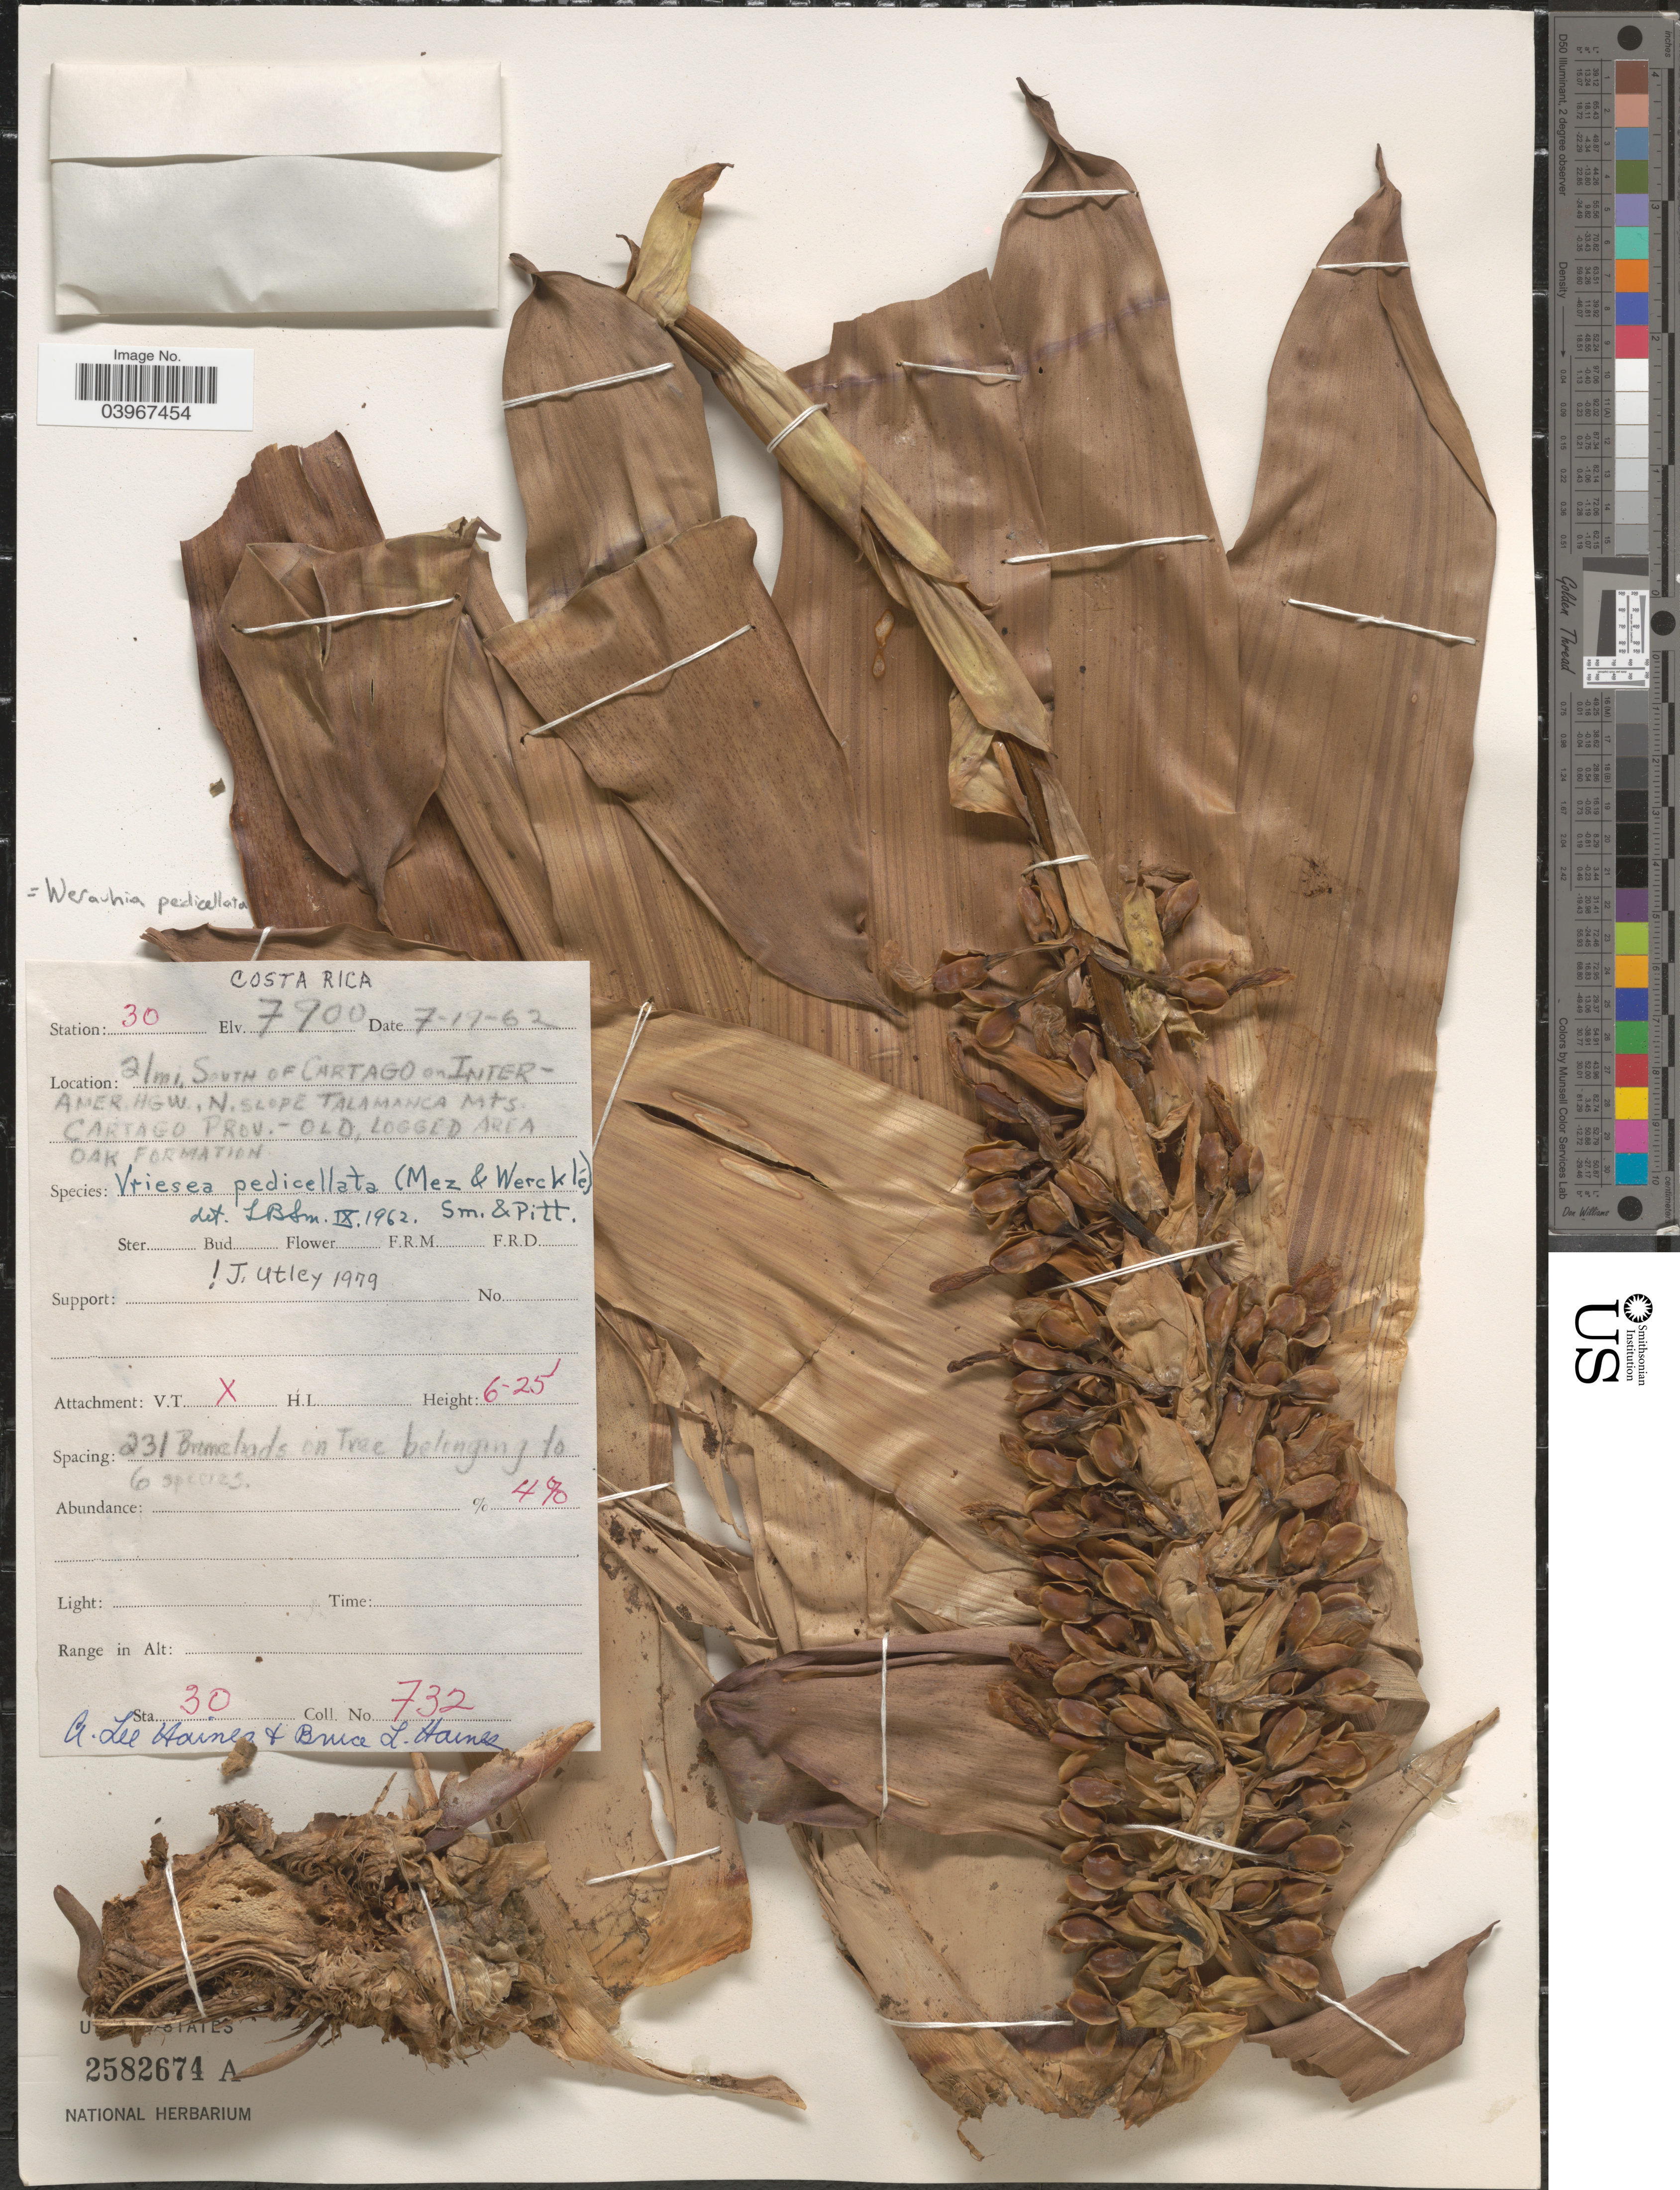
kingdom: Plantae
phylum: Tracheophyta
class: Liliopsida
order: Poales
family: Bromeliaceae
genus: Werauhia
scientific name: Werauhia pedicellata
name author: (Mez & Wercklé) J.R. Grant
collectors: A. L. Haines & B. L. Haines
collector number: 732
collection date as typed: Transcribed d/m/y: 19/7/62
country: Costa Rica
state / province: Cartago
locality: Station: 30. 21 mi, South of Cartago on Inter-Amer. Hgw., N. slope Talamanca Mts. Old, Logged Area.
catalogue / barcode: US 2582674A